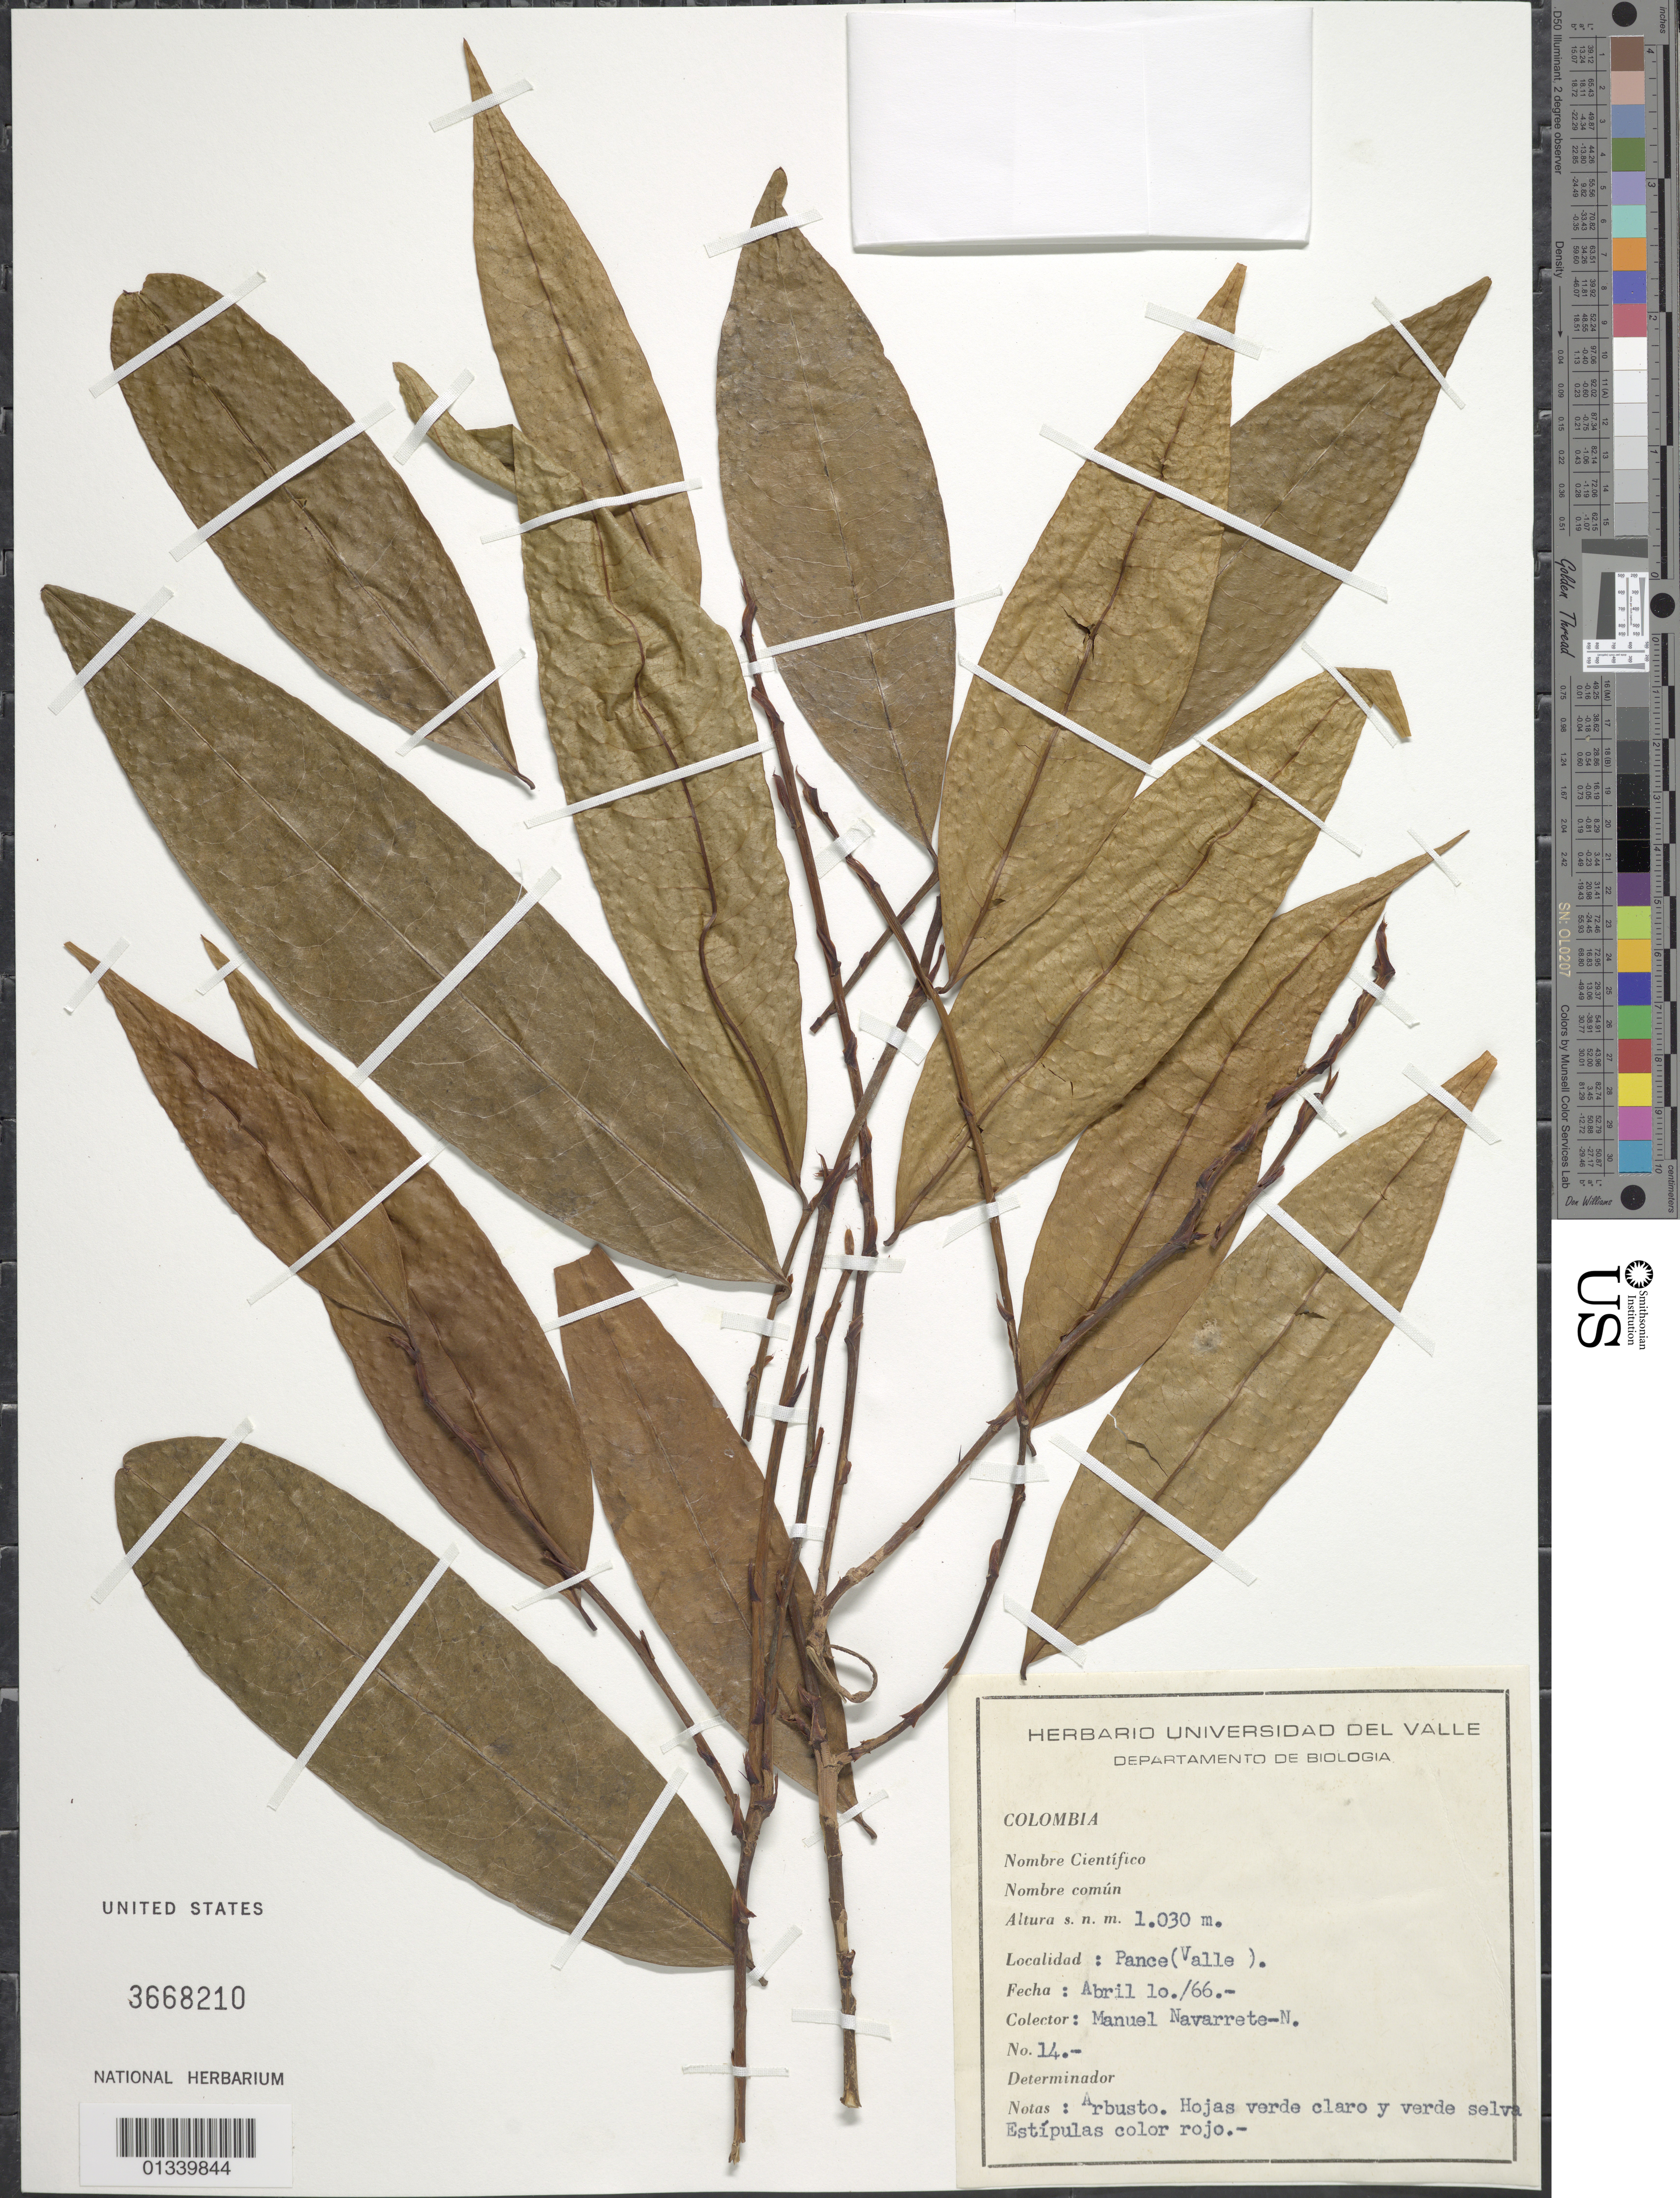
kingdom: Plantae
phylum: Tracheophyta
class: Magnoliopsida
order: Malpighiales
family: Erythroxylaceae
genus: Erythroxylum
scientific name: Erythroxylum sp.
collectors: M. Navarrete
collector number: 14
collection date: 1966-04-10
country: Colombia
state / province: Valle del Cauca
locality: Pance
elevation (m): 1.03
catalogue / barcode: US 3668210